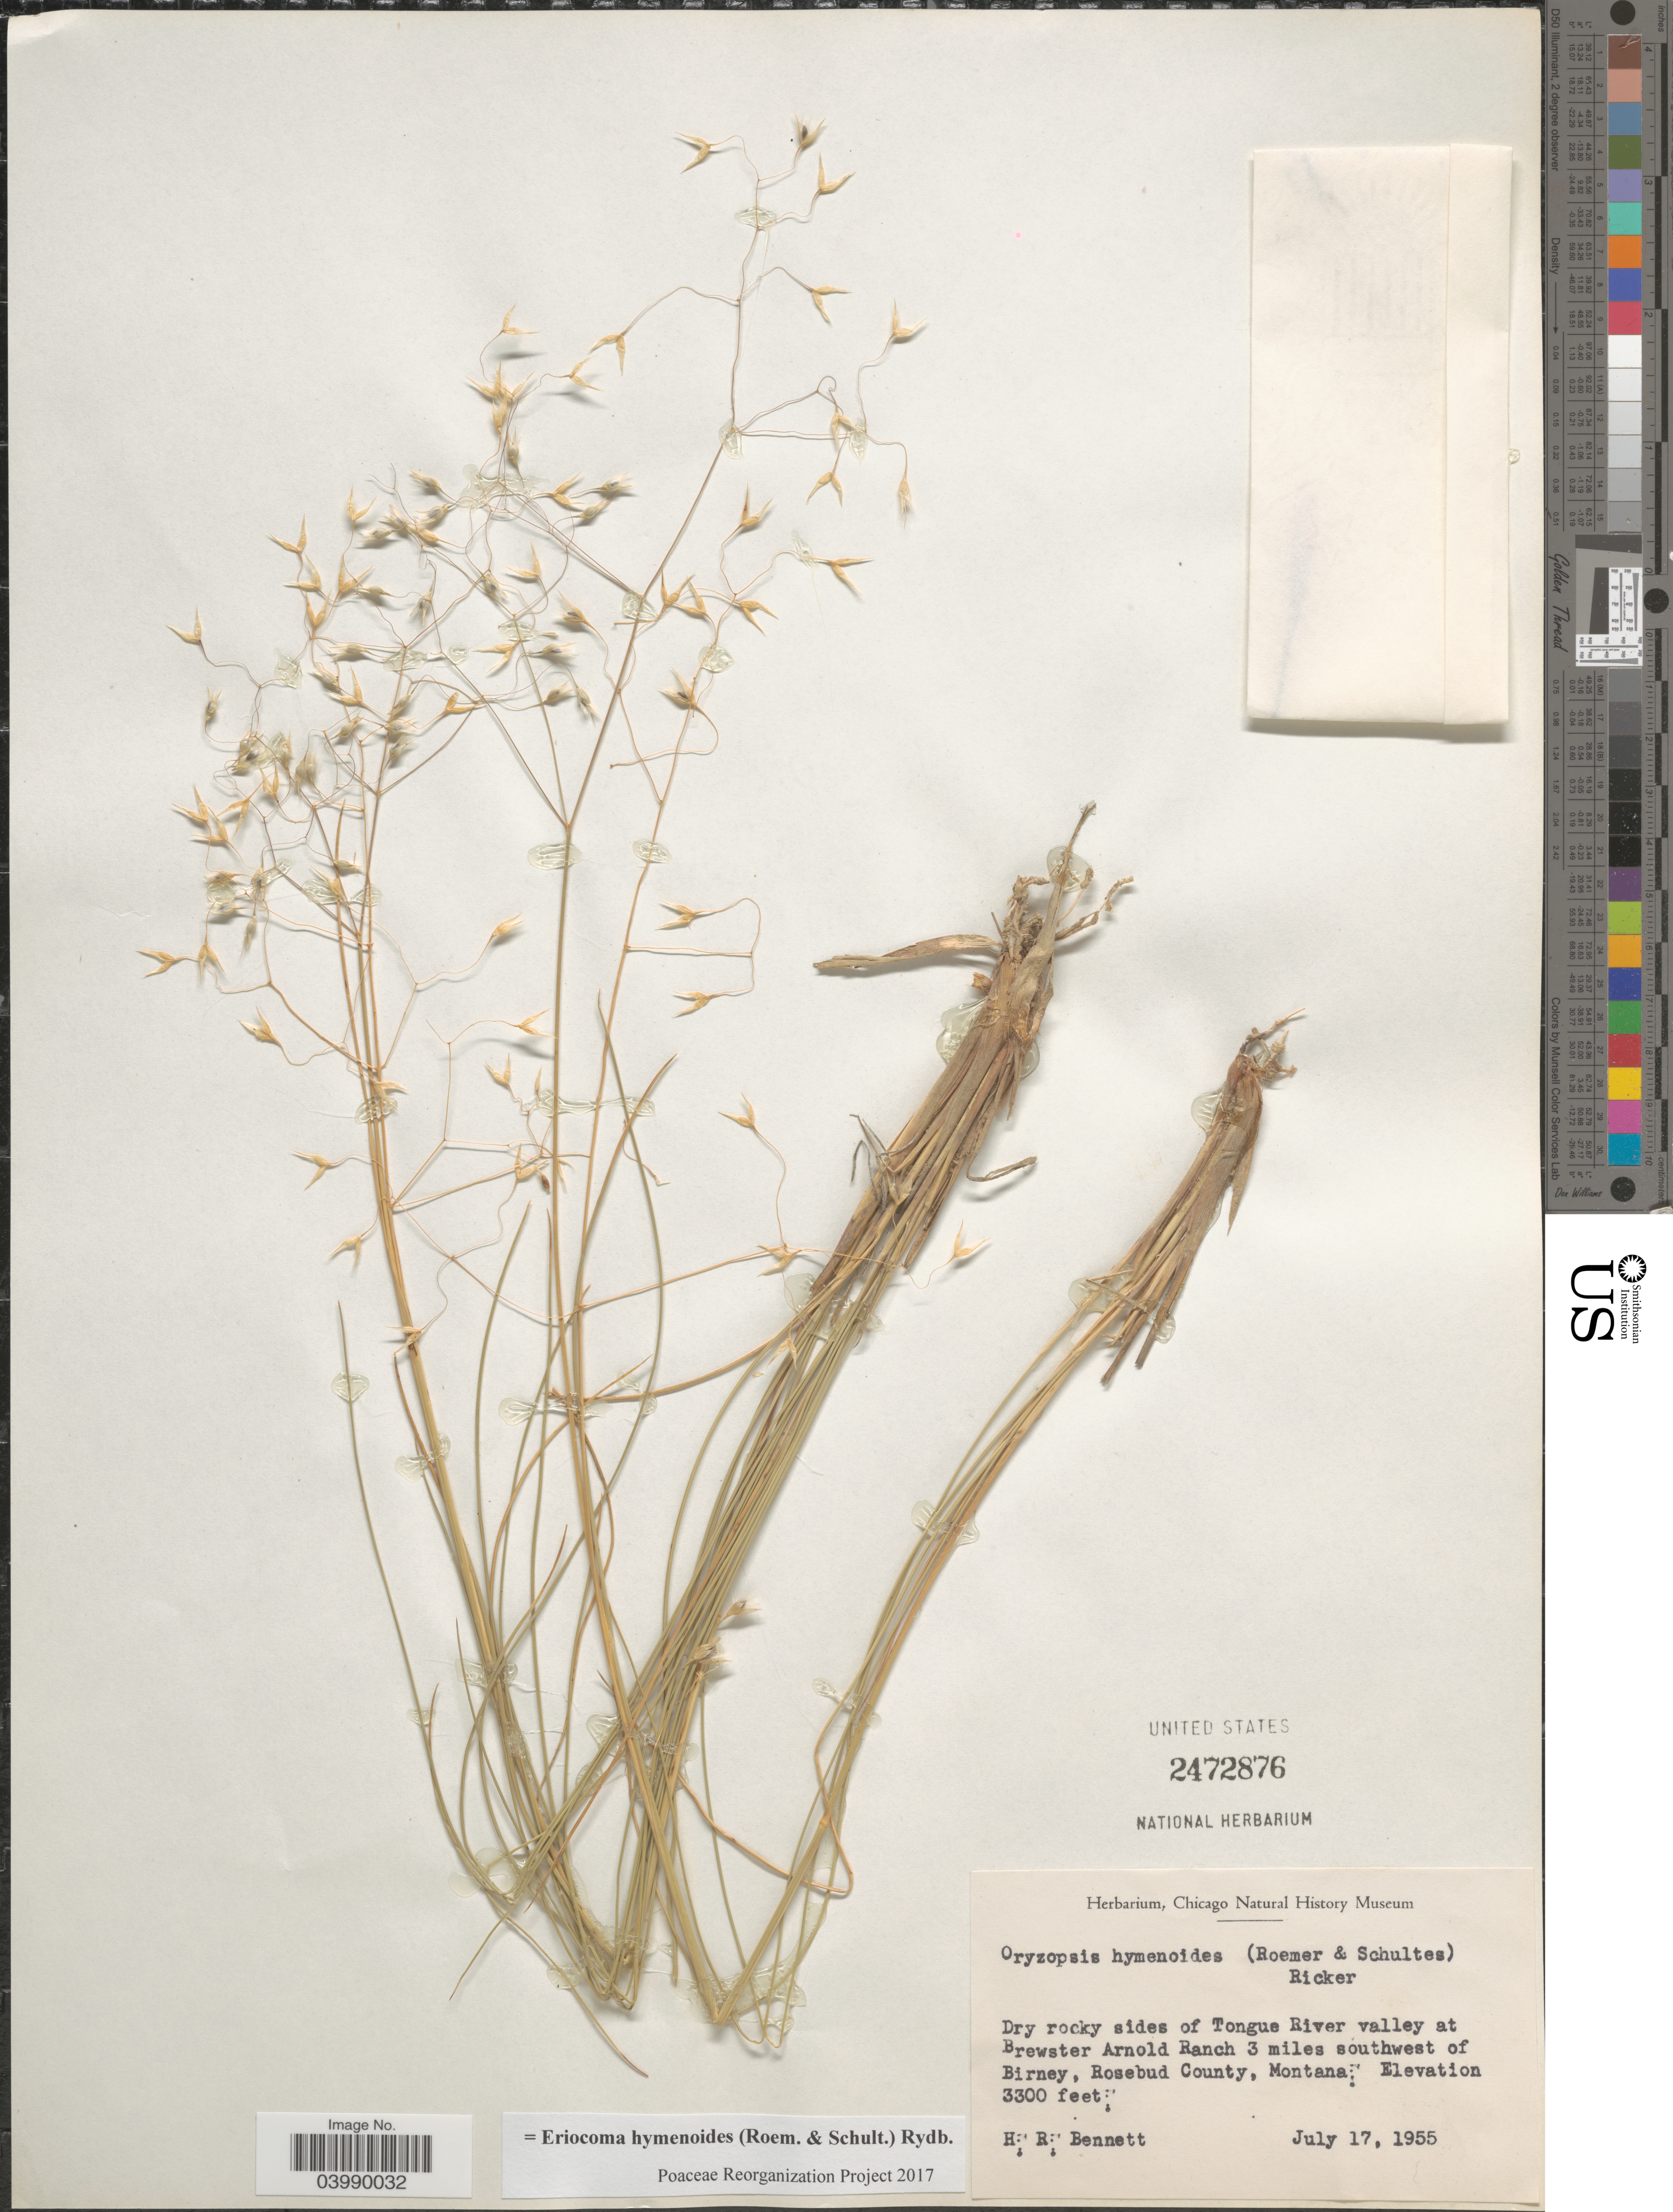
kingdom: Plantae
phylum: Tracheophyta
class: Liliopsida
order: Poales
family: Poaceae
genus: Eriocoma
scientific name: Eriocoma hymenoides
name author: (Roem. & Schult.) Rydb.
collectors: H. R. Bennett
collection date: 1955-07-17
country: United States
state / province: Montana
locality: Dry rocky sides of Tongue River valley at Brewster Arnold Ranch 3 miles southwest of Birney, Rosebud County.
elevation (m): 1006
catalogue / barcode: US 2472876